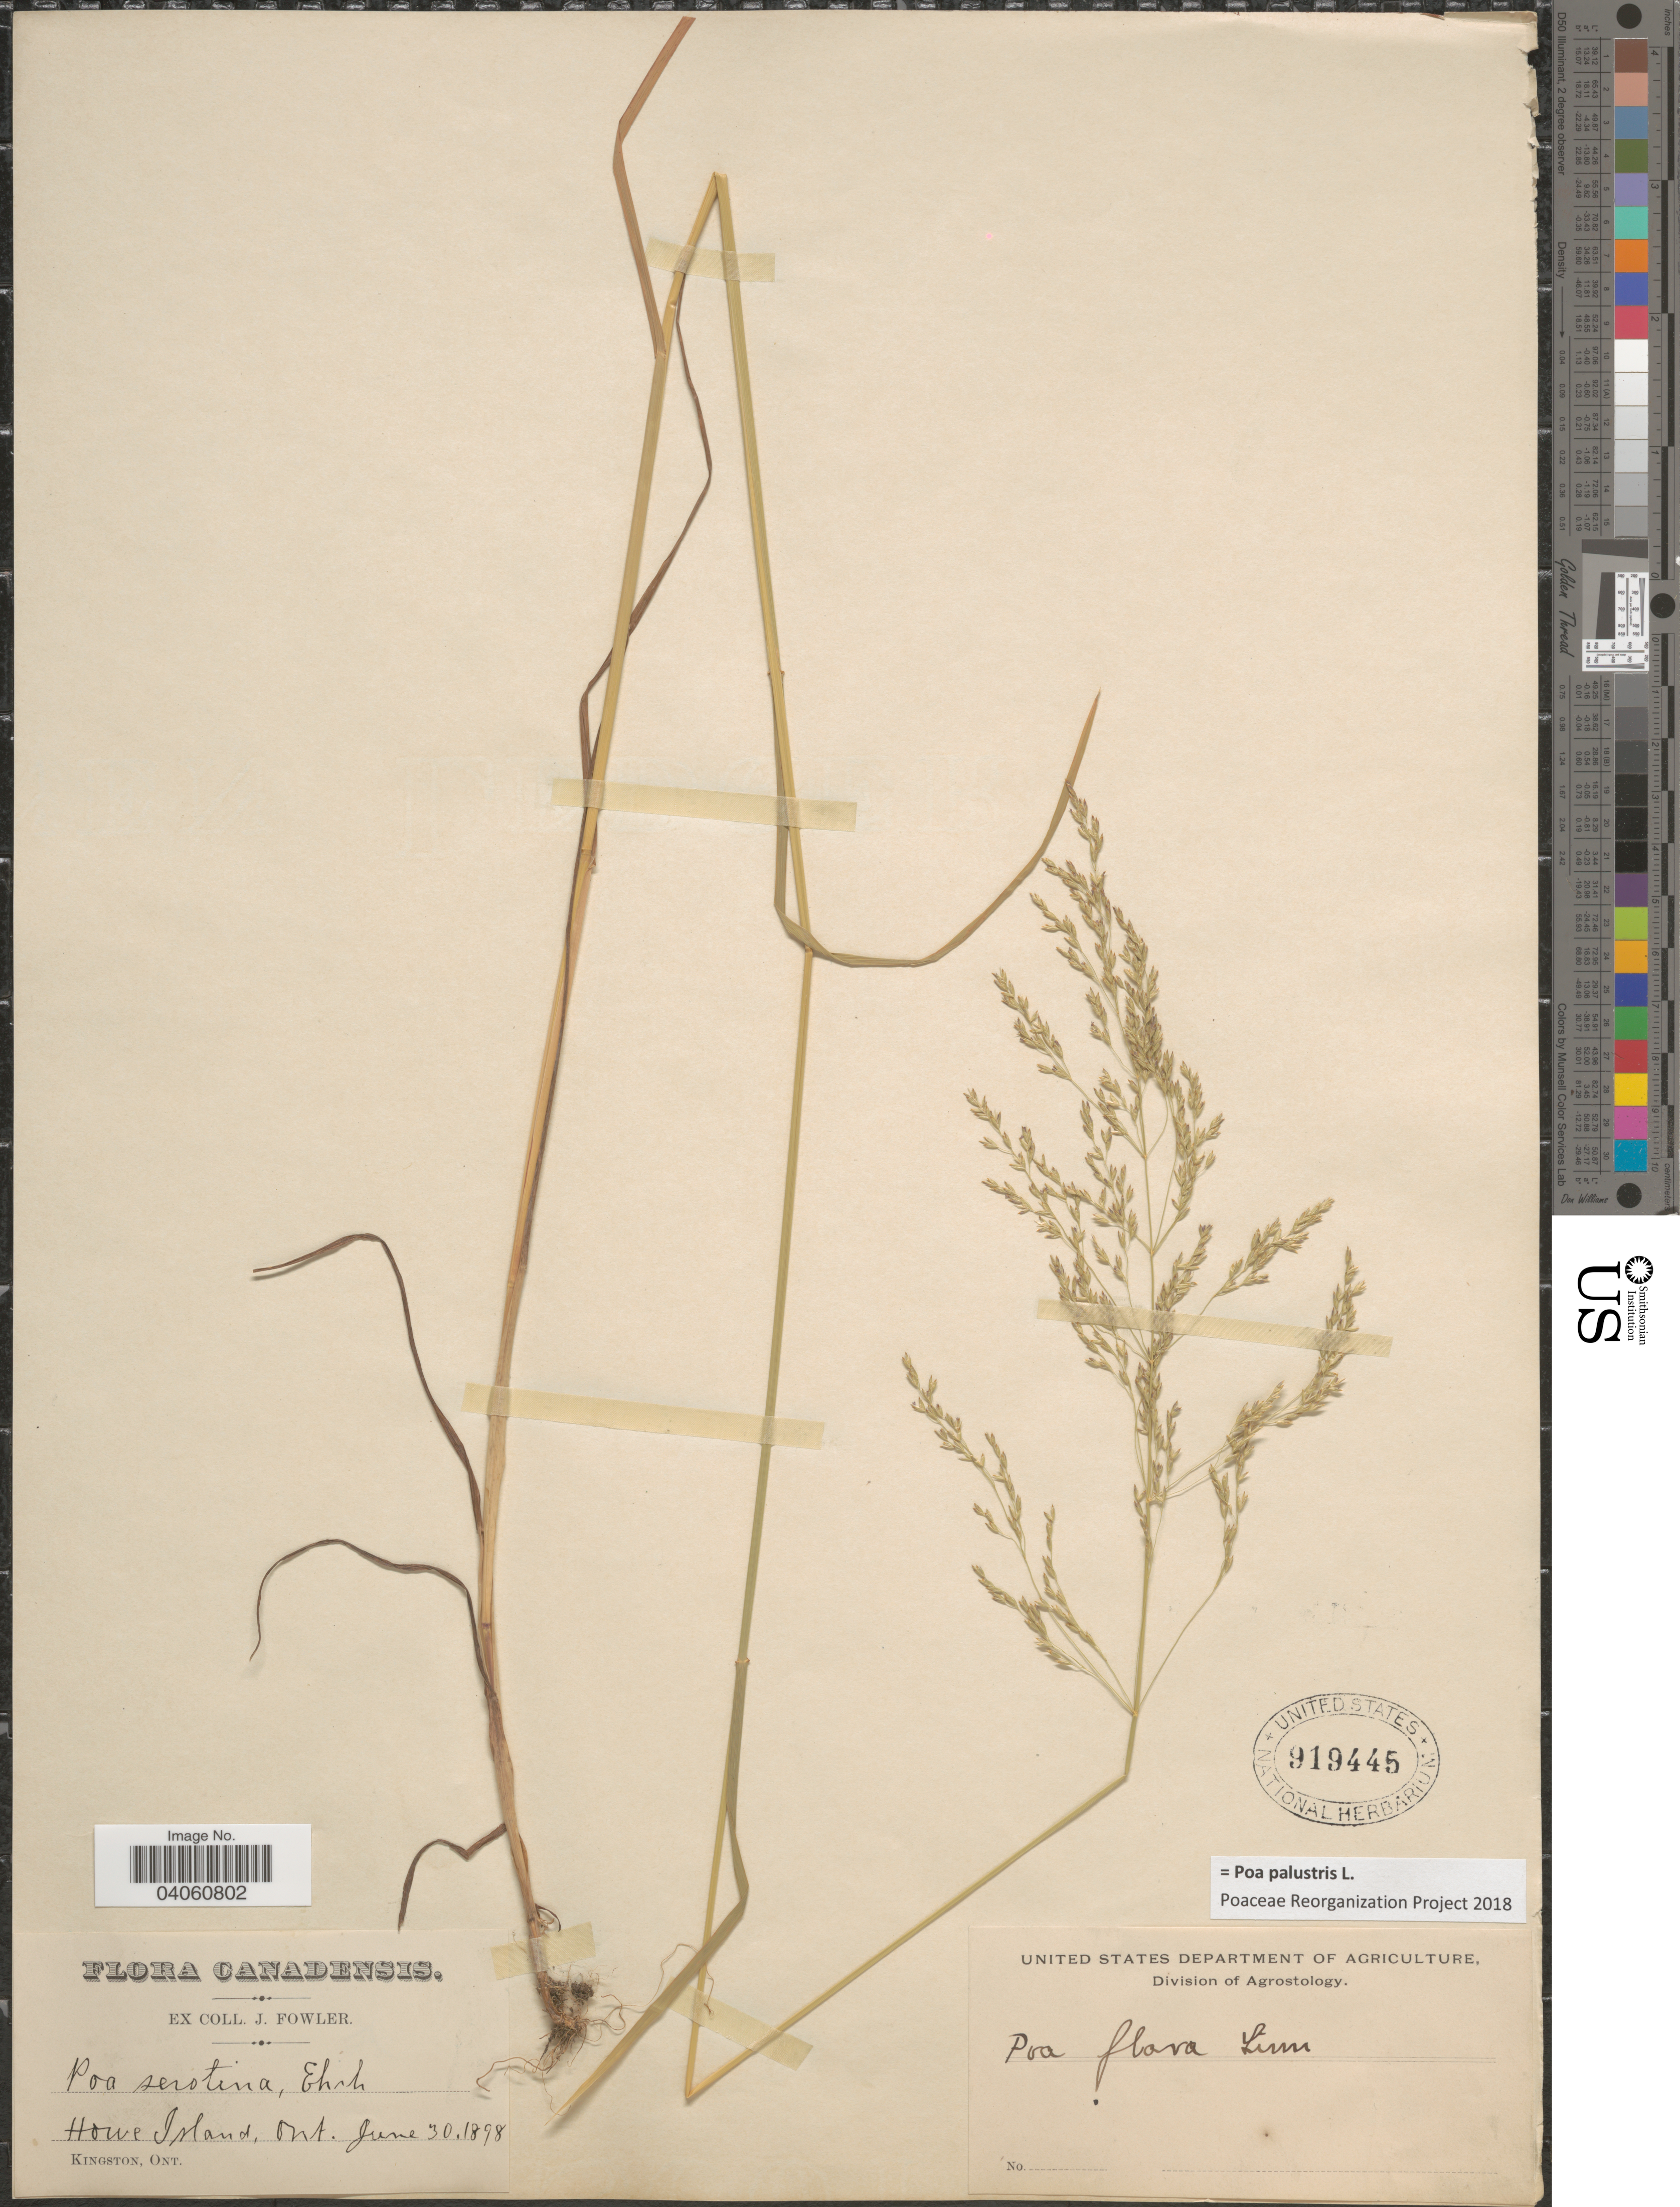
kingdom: Plantae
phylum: Tracheophyta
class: Liliopsida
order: Poales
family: Poaceae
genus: Poa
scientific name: Poa palustris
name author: L.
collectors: J. Fowler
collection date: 1898-06-30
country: Canada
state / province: Ontario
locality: Howe Island.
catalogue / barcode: US 919445